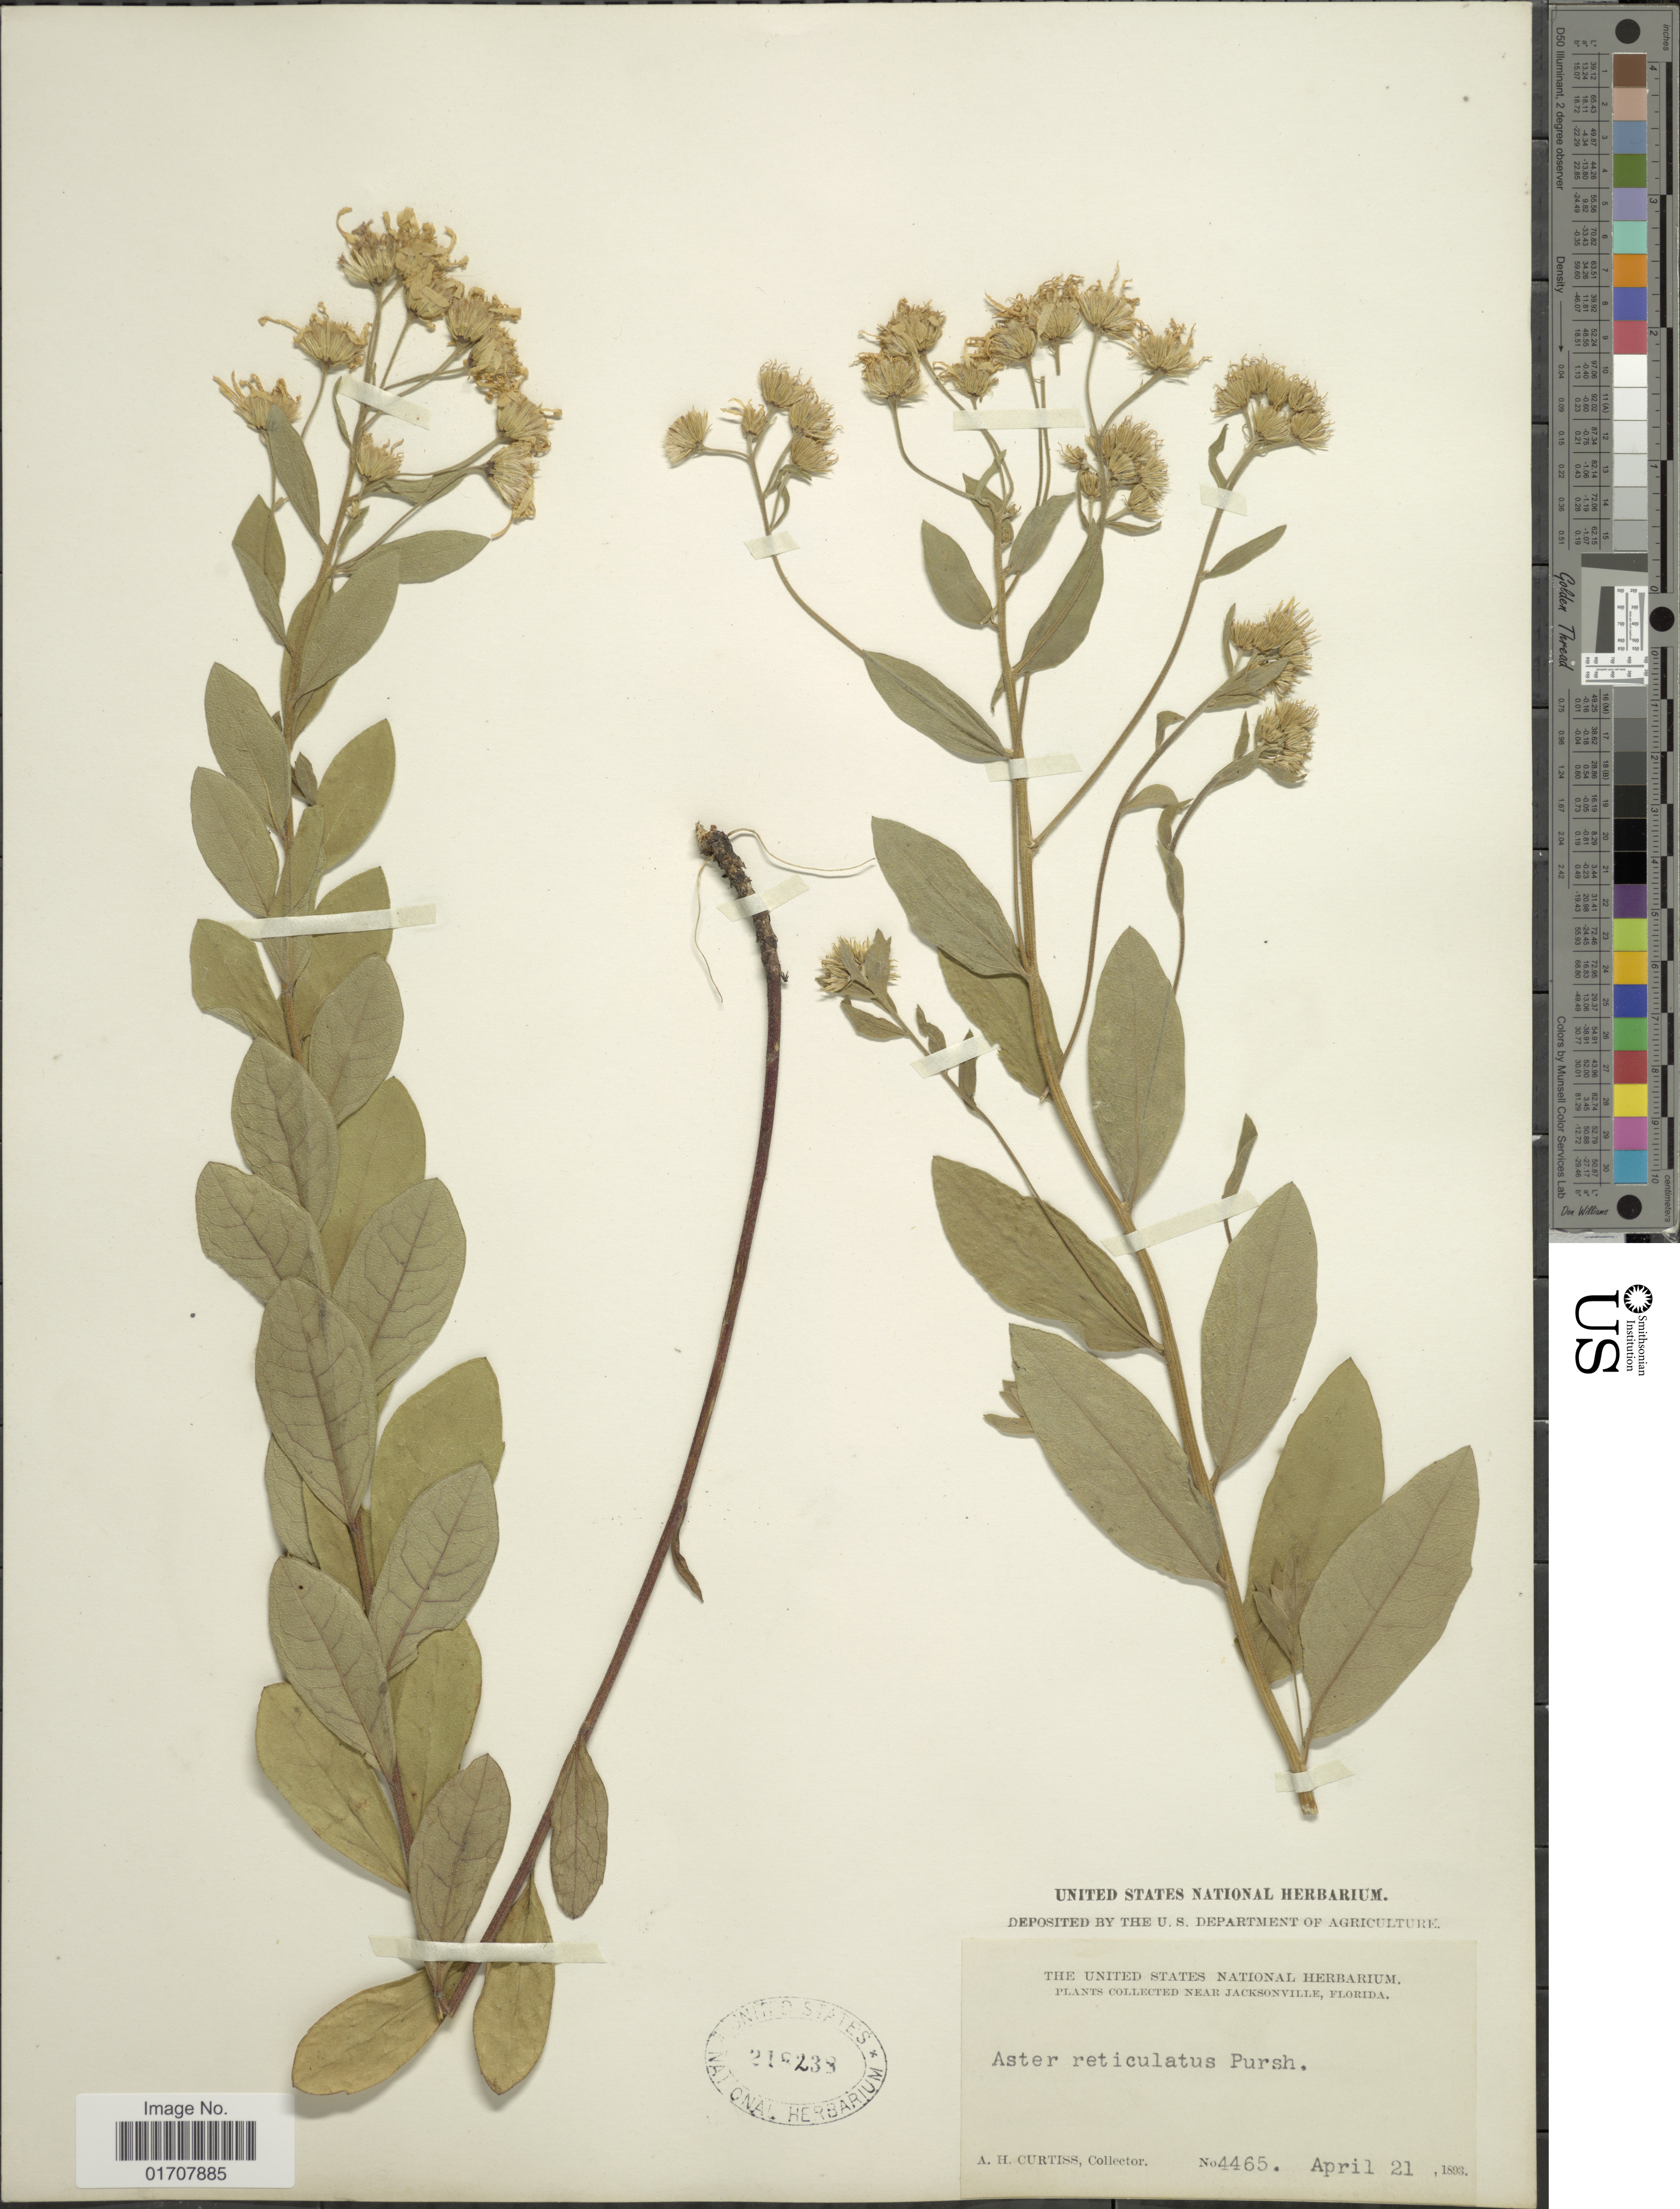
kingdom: Plantae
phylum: Tracheophyta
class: Magnoliopsida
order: Asterales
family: Asteraceae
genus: Oclemena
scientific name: Oclemena reticulata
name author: (Pursh) G.L. Nesom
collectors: A. H. Curtiss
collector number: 4465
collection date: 1893-04-21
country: United States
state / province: Florida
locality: Near Jacksonville